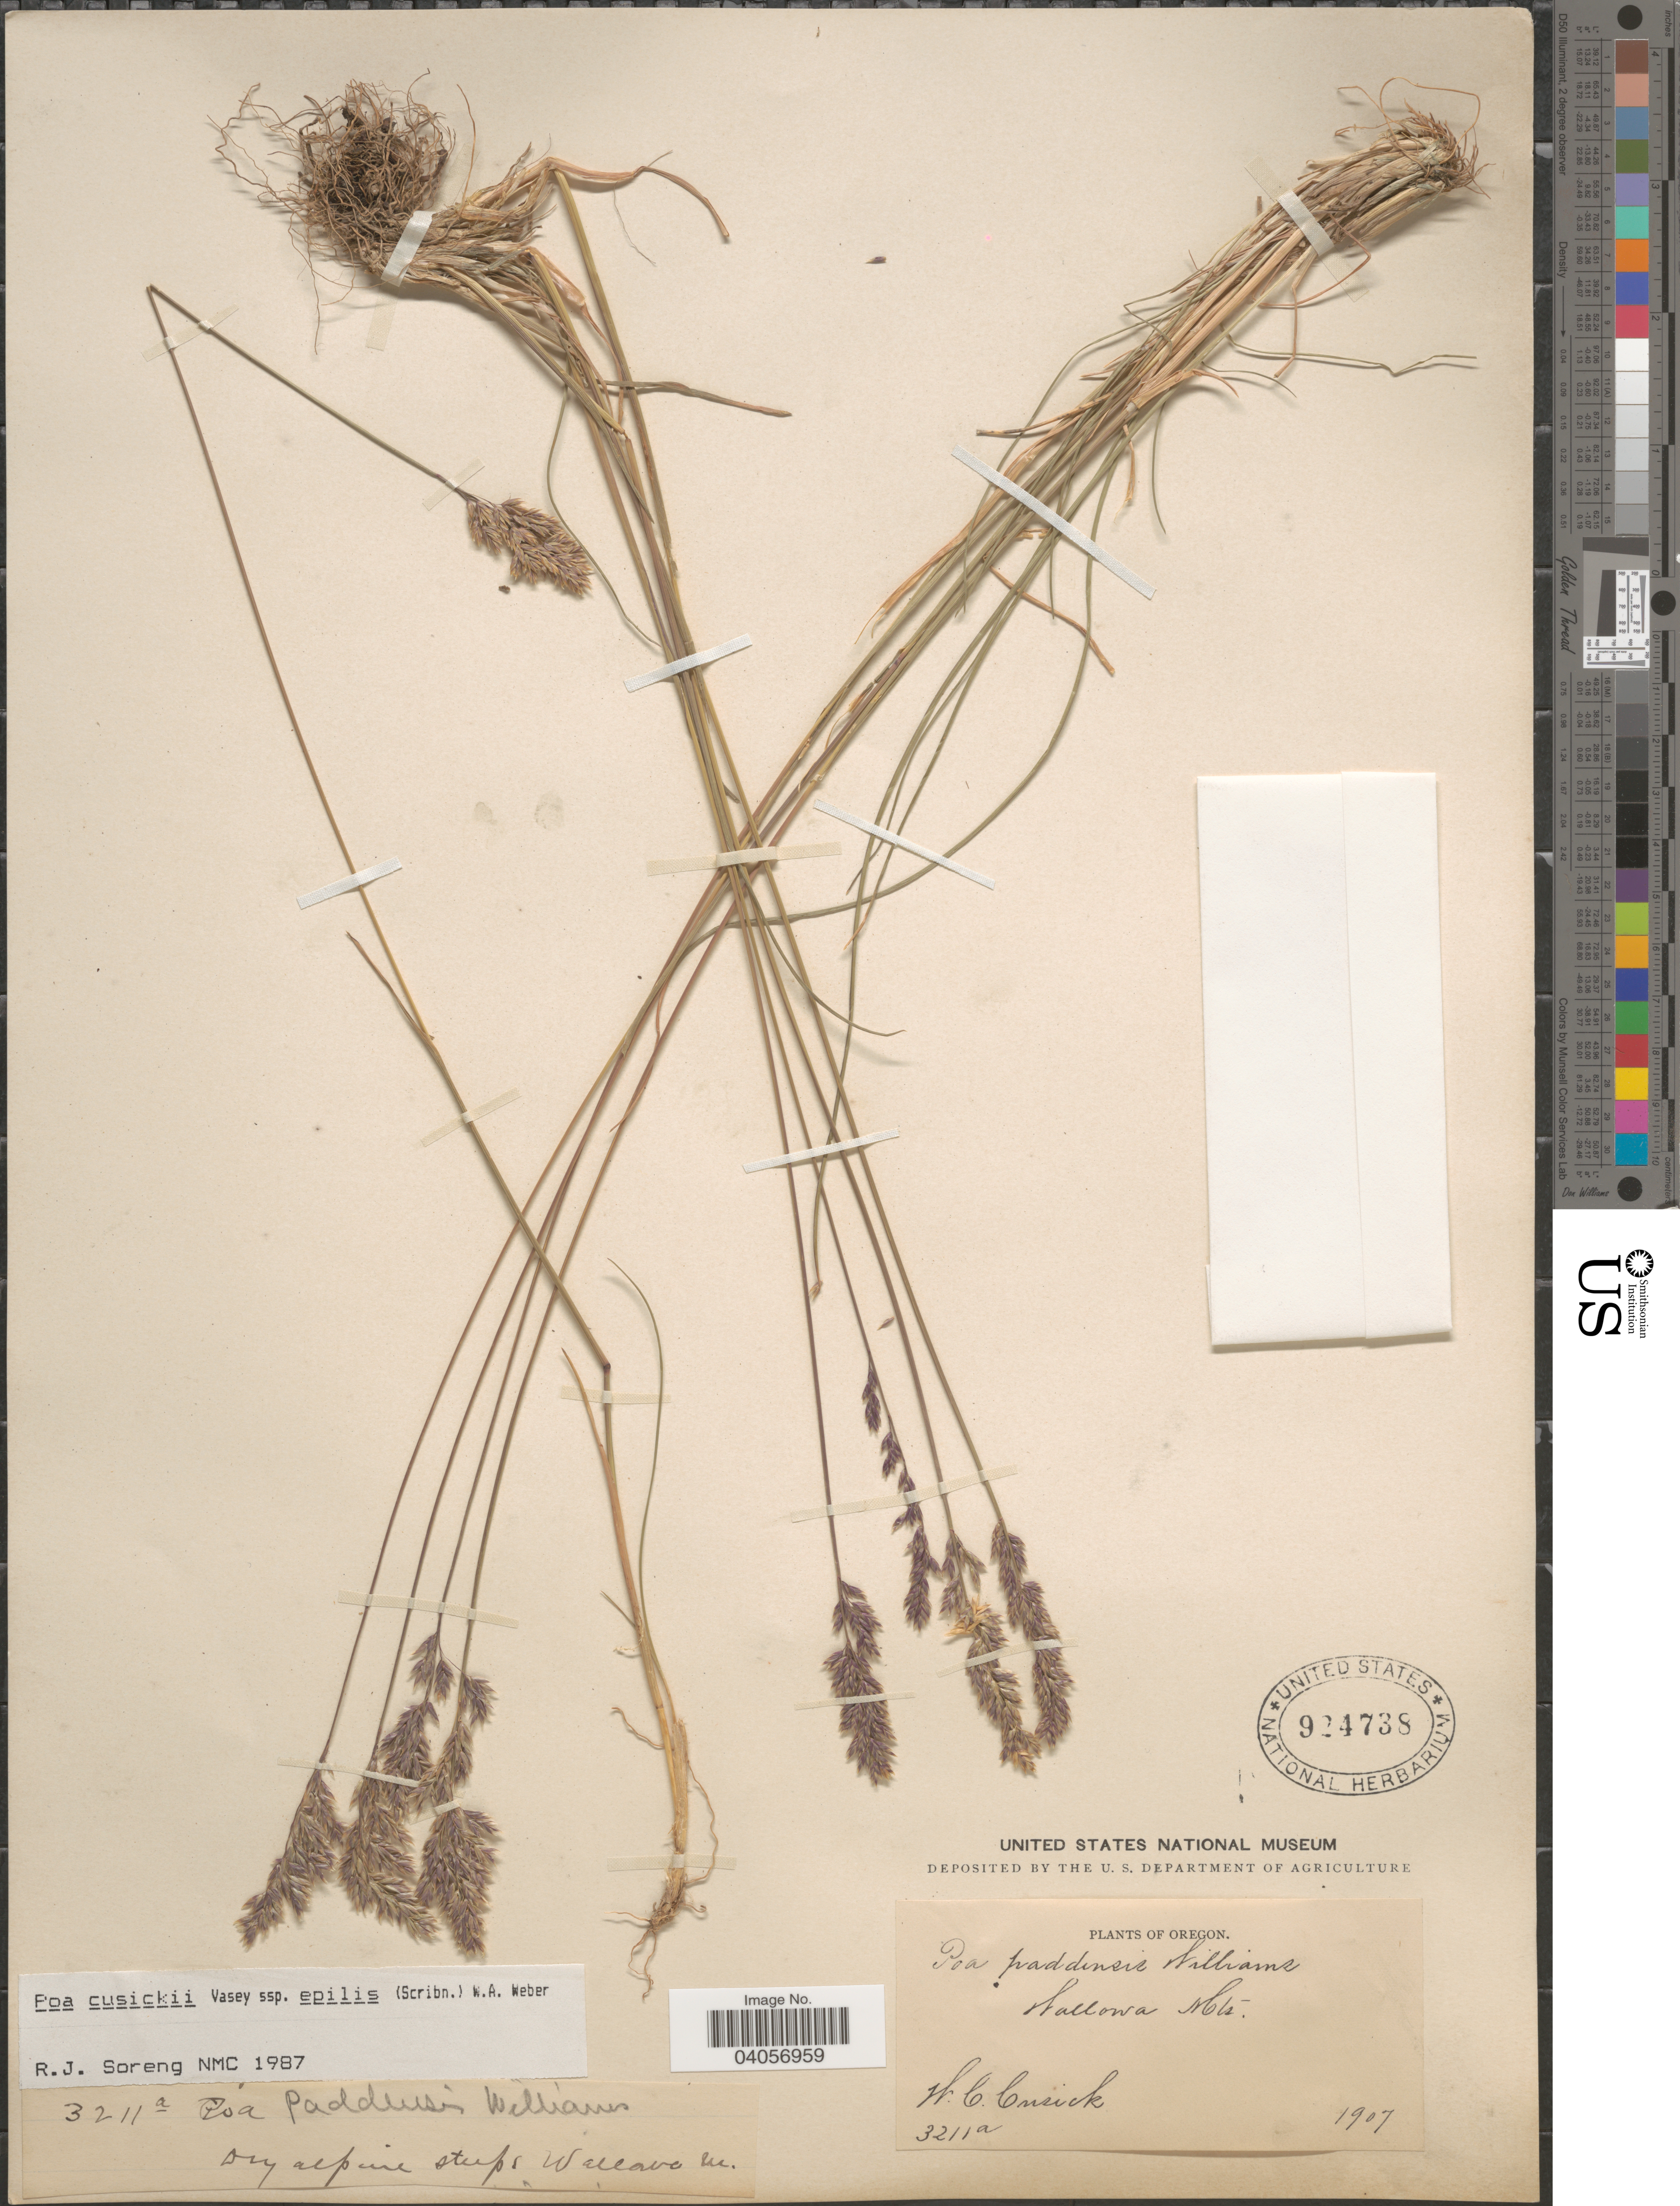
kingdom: Plantae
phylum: Tracheophyta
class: Liliopsida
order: Poales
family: Poaceae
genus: Poa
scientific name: Poa cusickii subsp. epilis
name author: (Scribn.) W.A. Weber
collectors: W. C. Cusick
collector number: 3211a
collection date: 1907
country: United States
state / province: Oregon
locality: Wallowa Mts.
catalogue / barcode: US 924738